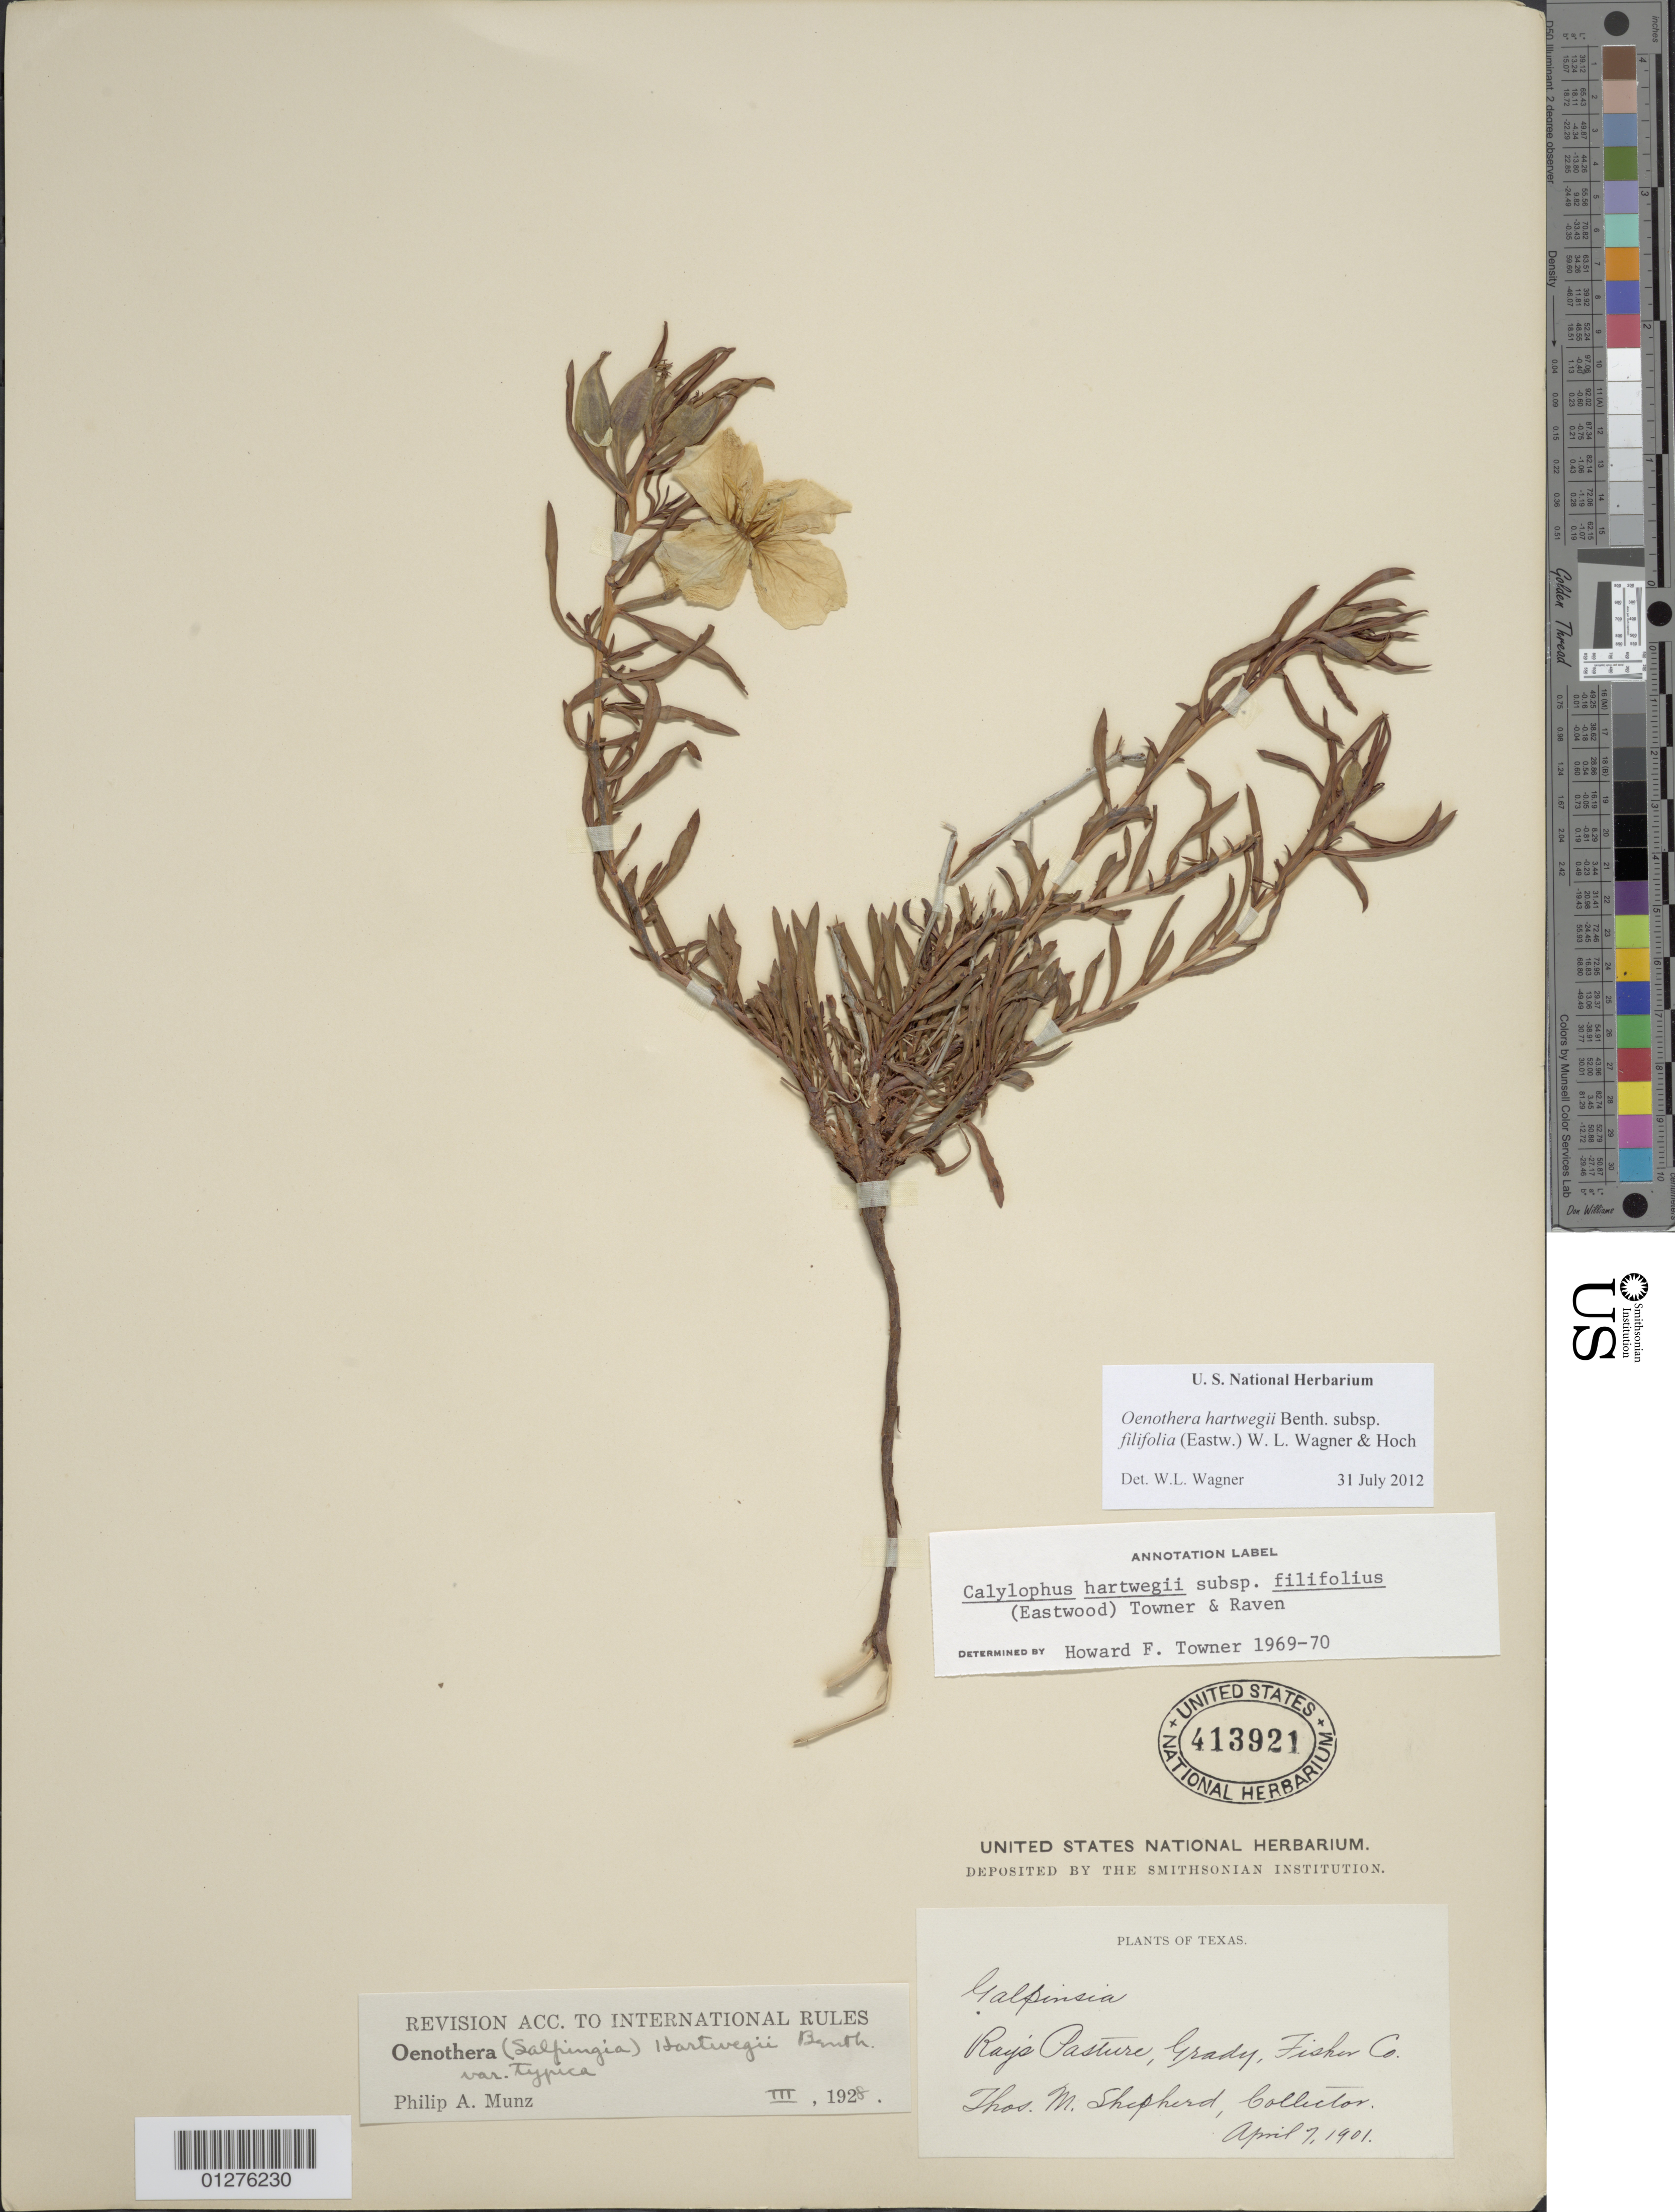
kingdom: Plantae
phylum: Tracheophyta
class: Magnoliopsida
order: Myrtales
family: Onagraceae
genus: Oenothera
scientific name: Oenothera hartwegii subsp. fendleri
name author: (A. Gray) W.L. Wagner & Hoch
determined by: Moore, M. J., Associate Professor (OC), Oberlin College (UNITED STATES)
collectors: T. Shepherd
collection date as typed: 07 Apr 1901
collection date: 1901-04-07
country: United States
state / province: Texas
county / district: Fisher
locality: Ray's Pasture, Grady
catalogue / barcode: US 413921